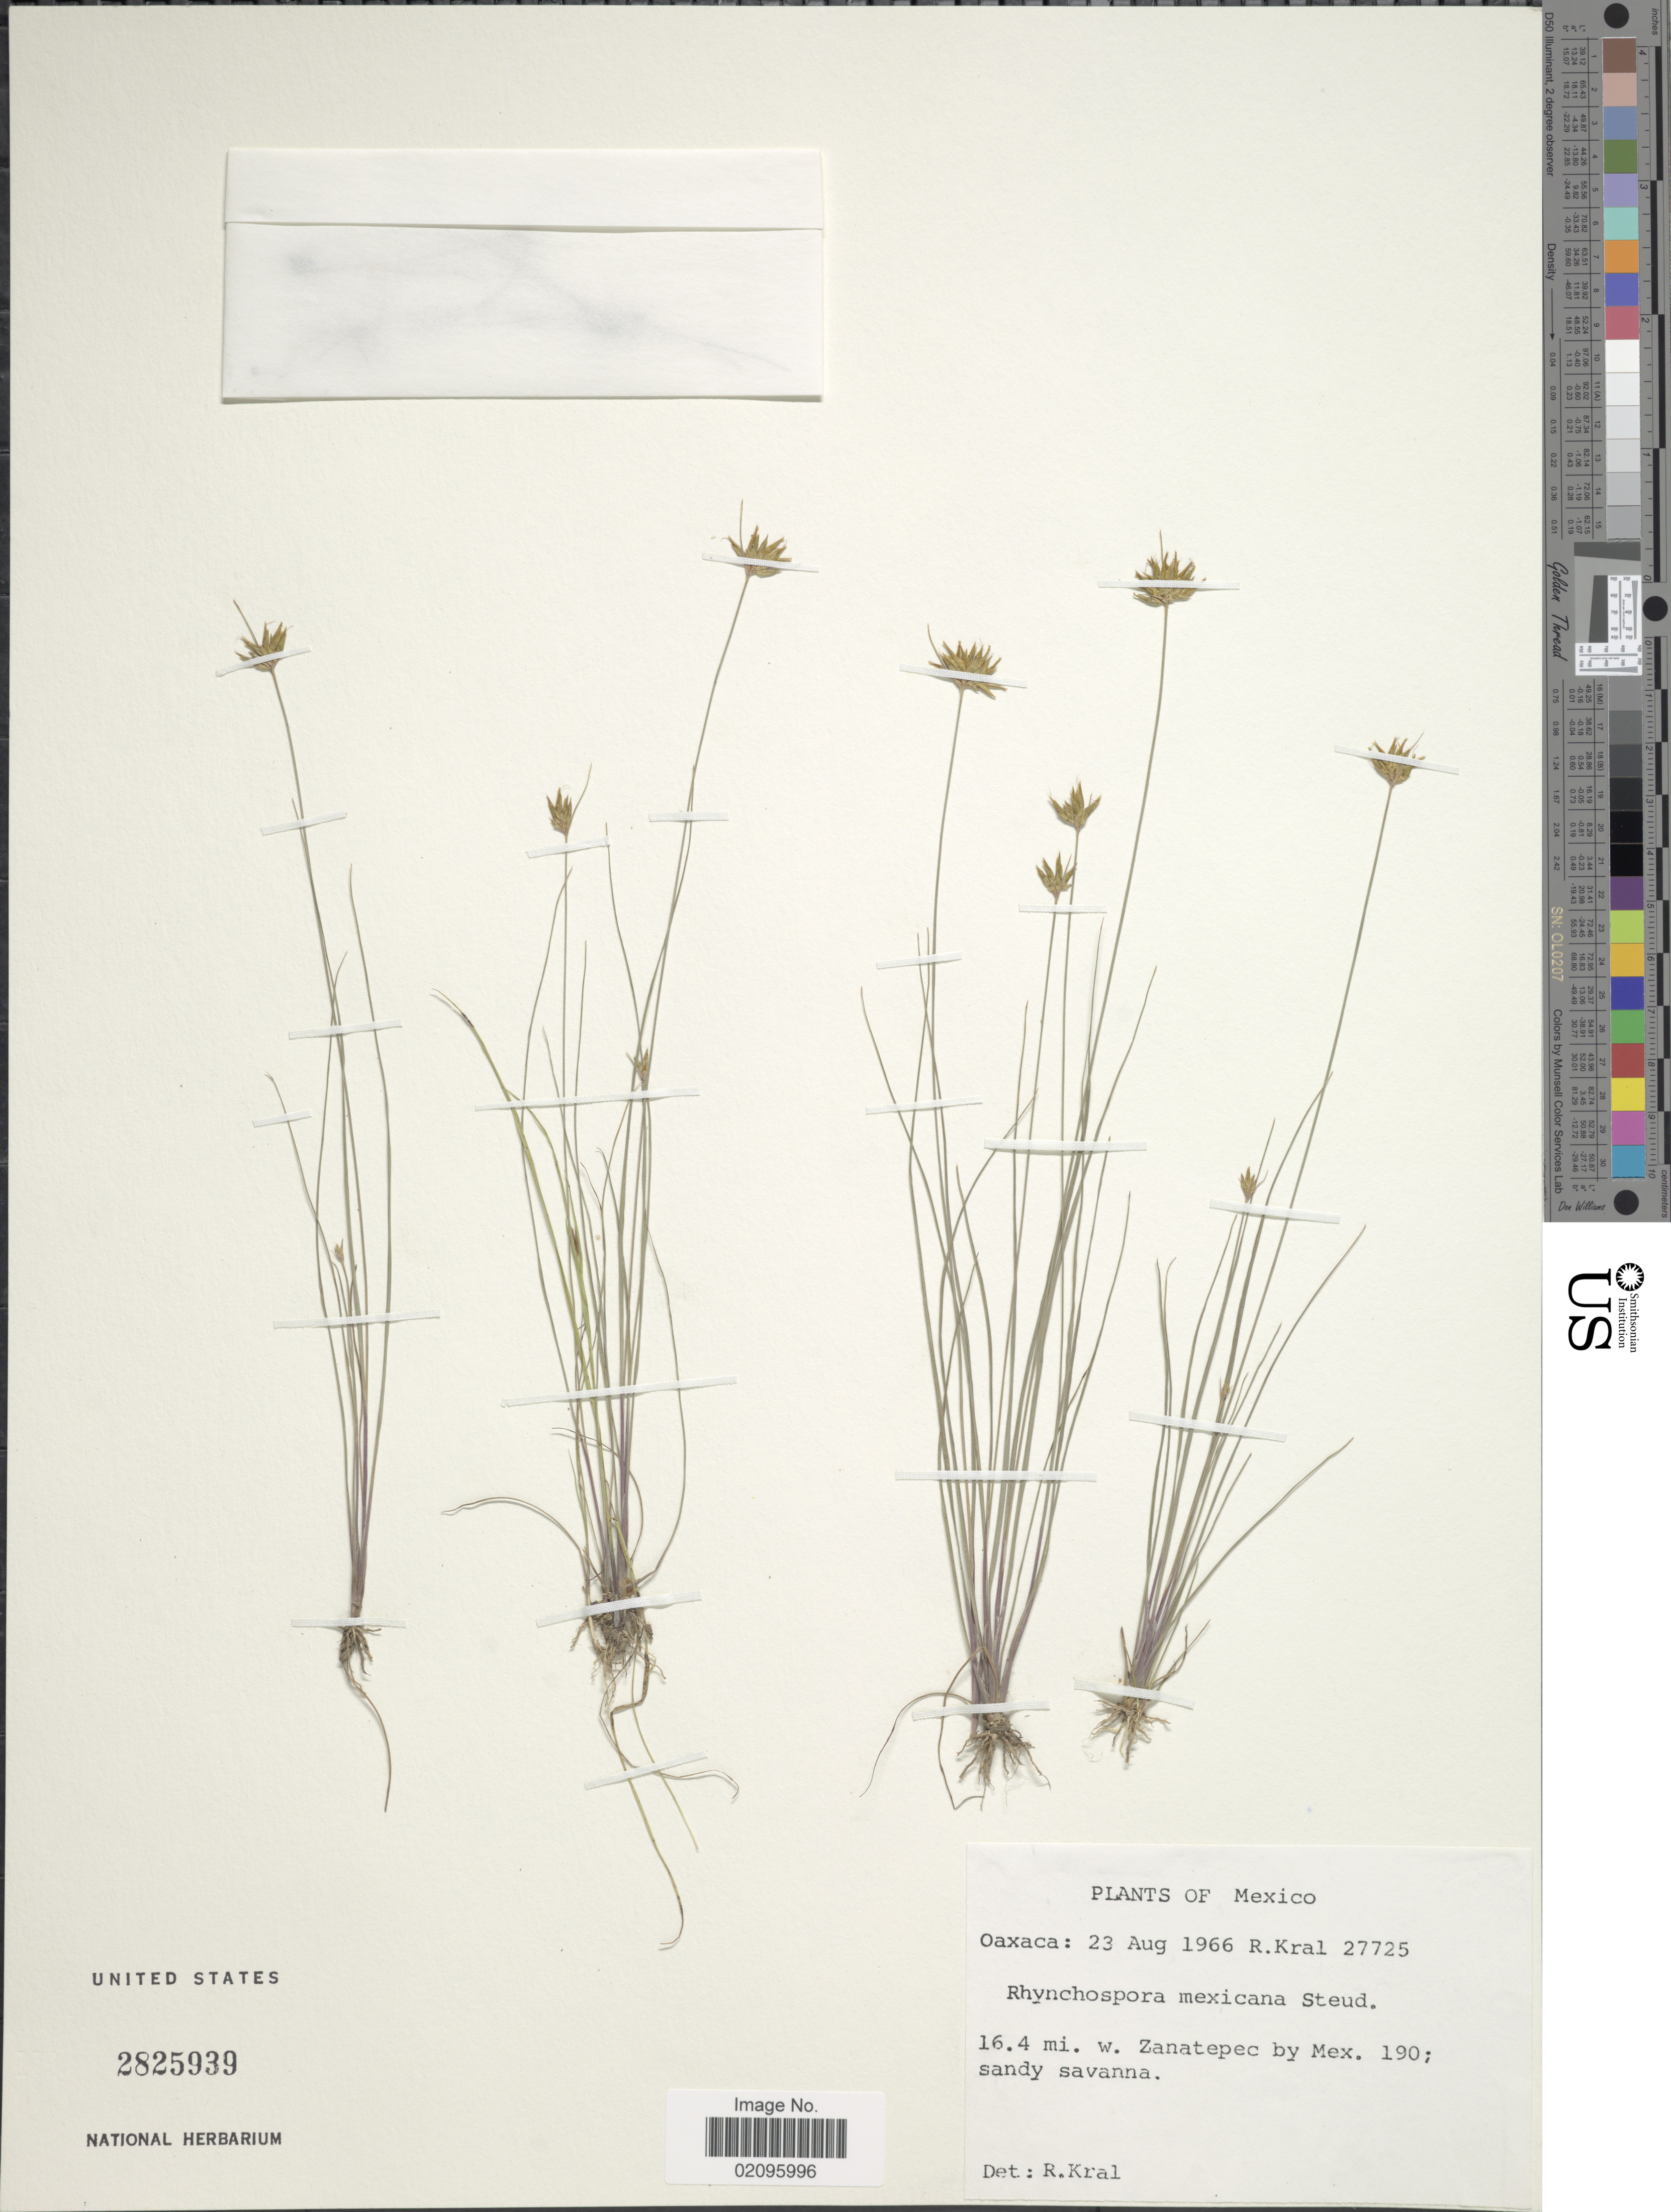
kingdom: Plantae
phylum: Tracheophyta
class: Liliopsida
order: Poales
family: Cyperaceae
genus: Rhynchospora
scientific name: Rhynchospora mexicana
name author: (Liebm.) Steud.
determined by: Alves, K.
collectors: R. Kral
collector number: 27725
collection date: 1966-08-23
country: Mexico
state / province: Oaxaca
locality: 16.4 mi. w. Zanatepec by Mex. 190, sandy savanna.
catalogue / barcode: US 2825939